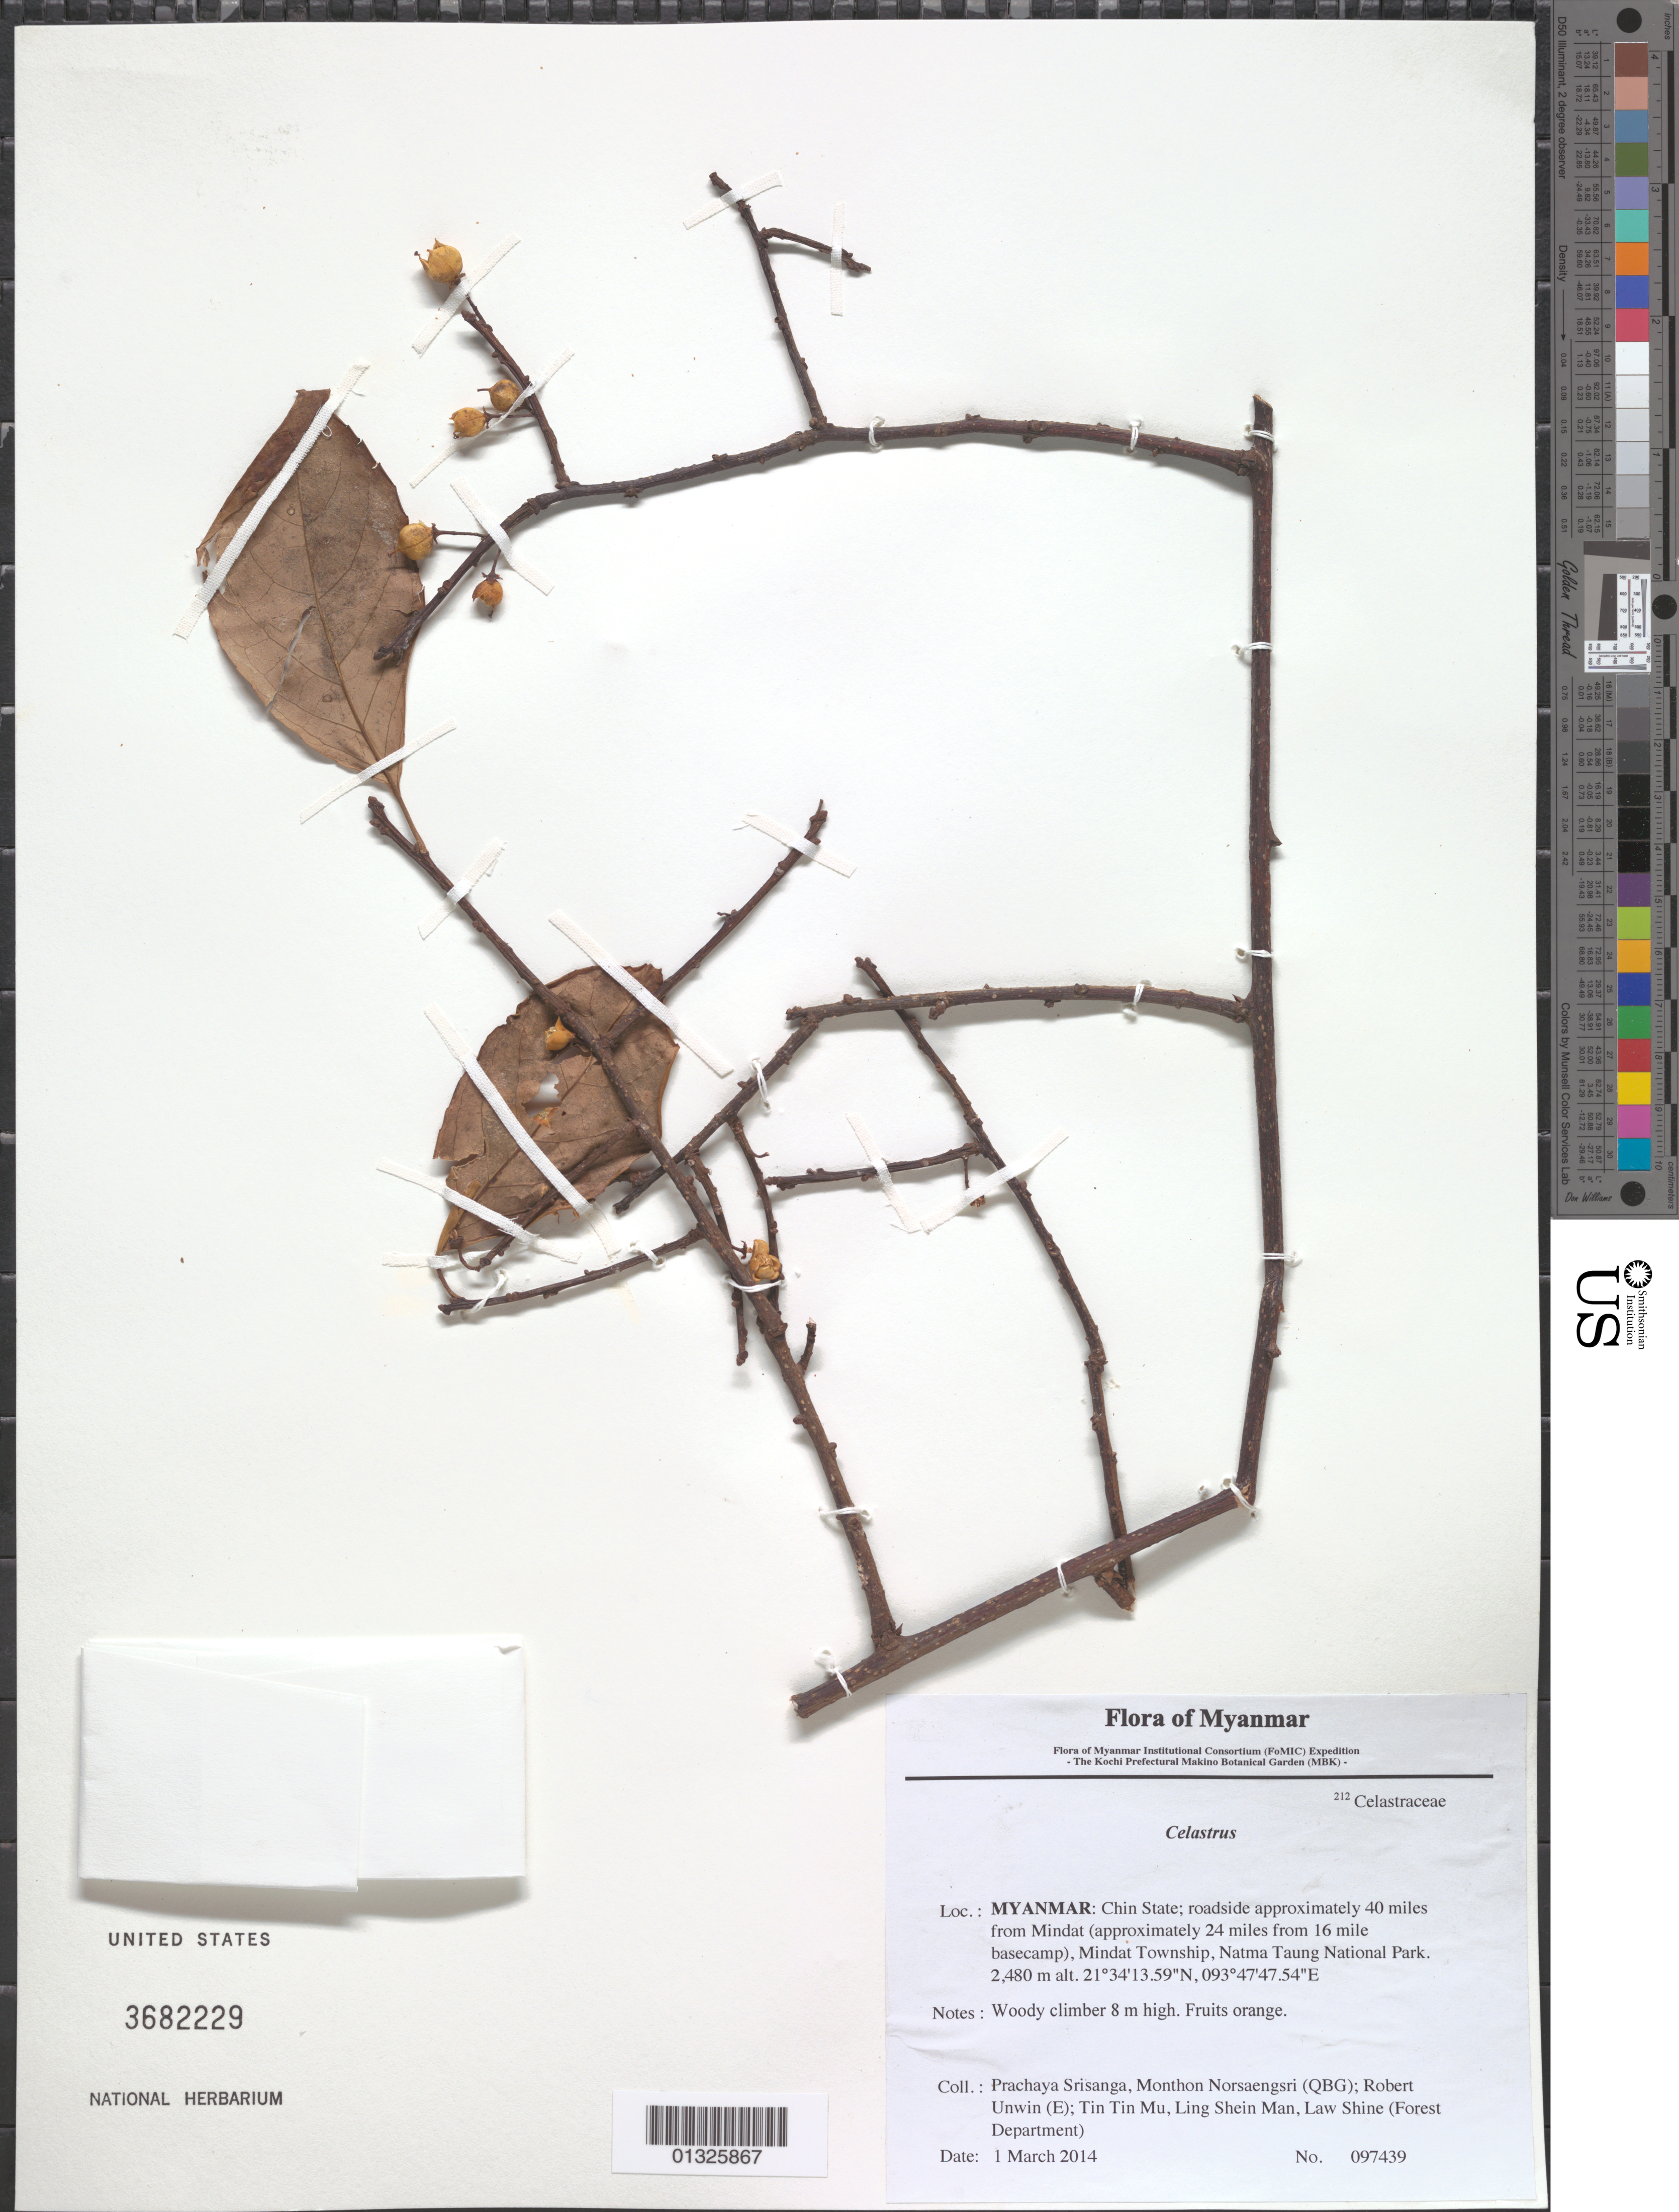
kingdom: Plantae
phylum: Tracheophyta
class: Magnoliopsida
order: Celastrales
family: Celastraceae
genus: Celastrus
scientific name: Celastrus sp.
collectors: P. Srisanga, M. Norsaengsri, R. Unwin, Tin Tin Mu, Ling Shein Man & L. Shine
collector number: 97439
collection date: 2014-03-01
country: Myanmar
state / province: Chin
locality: Roadside approximately 40 miles from Mindat (approximately 24 miles from 16 mile basecamp), Mindat Township, Natma Taung National Park.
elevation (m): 2480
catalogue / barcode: US 3682229